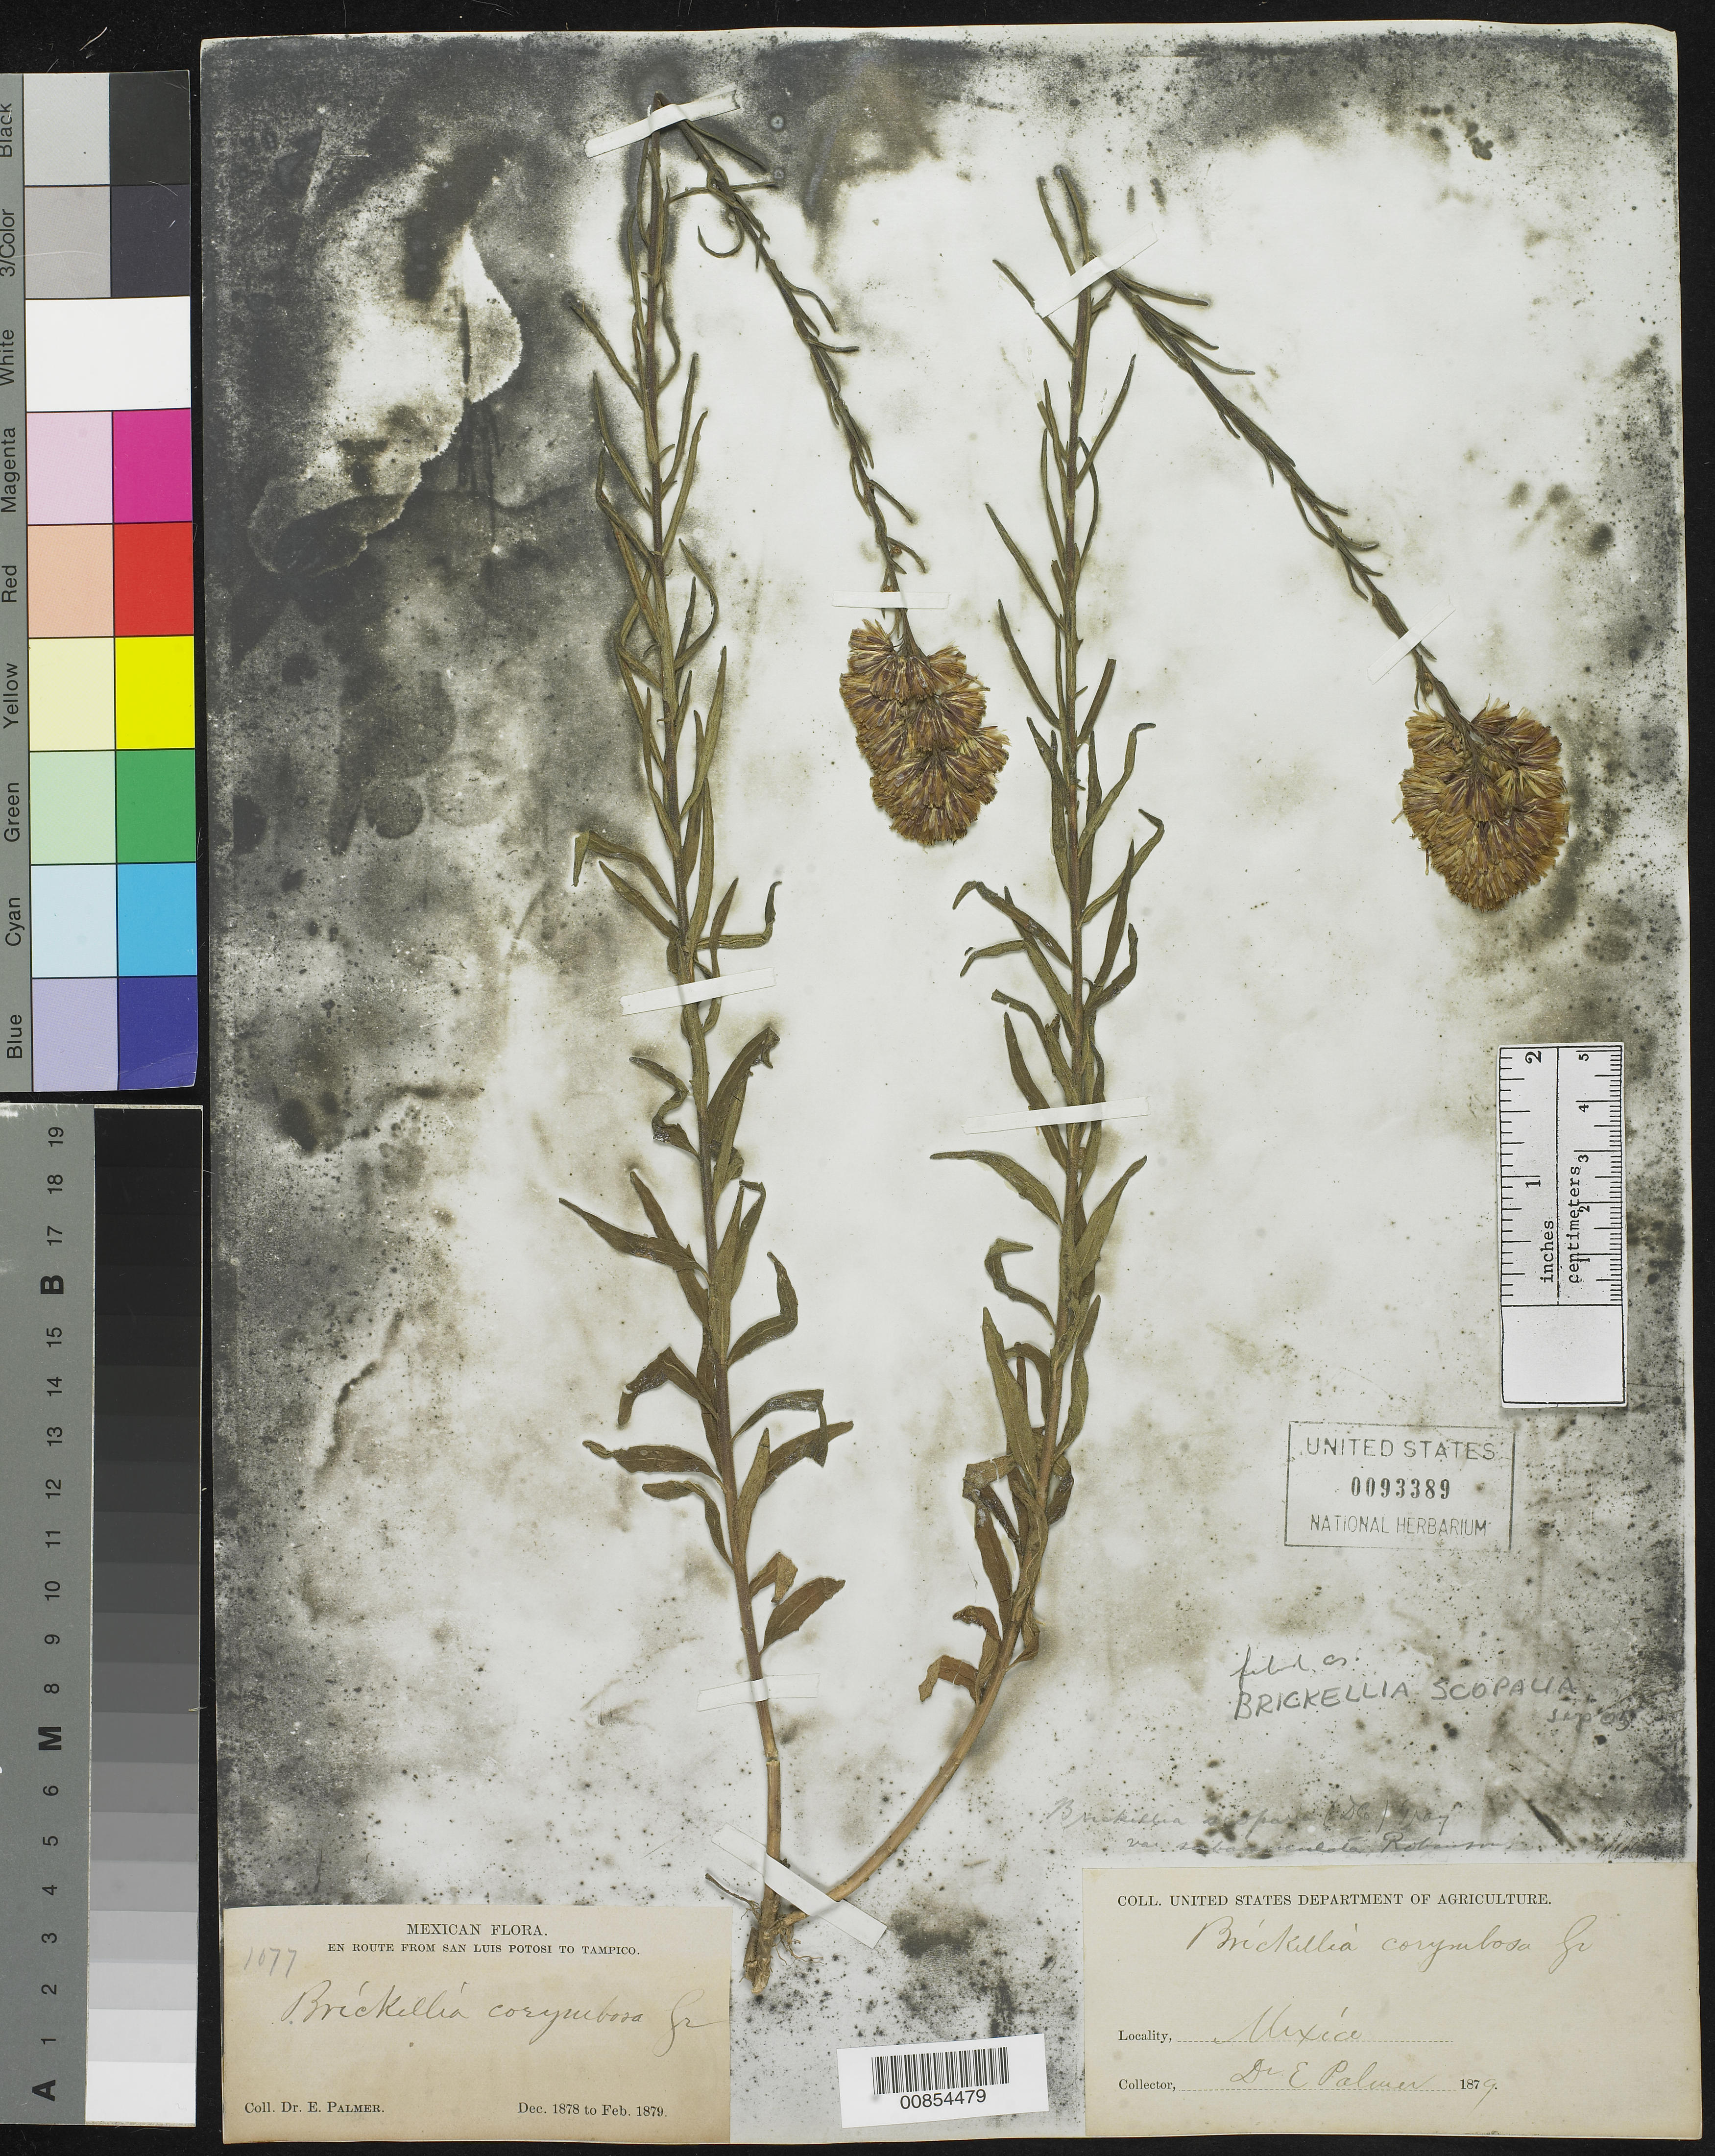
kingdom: Plantae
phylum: Tracheophyta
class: Magnoliopsida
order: Asterales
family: Asteraceae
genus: Brickellia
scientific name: Brickellia scoparia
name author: (DC.) A. Gray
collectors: E. Palmer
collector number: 1077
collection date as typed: Dec 1878 to -- Feb 1879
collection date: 1878-12/1879-02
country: Mexico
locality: En route from San Luis Potosí to Tampico, Tamaulipas.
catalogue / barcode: US 93389